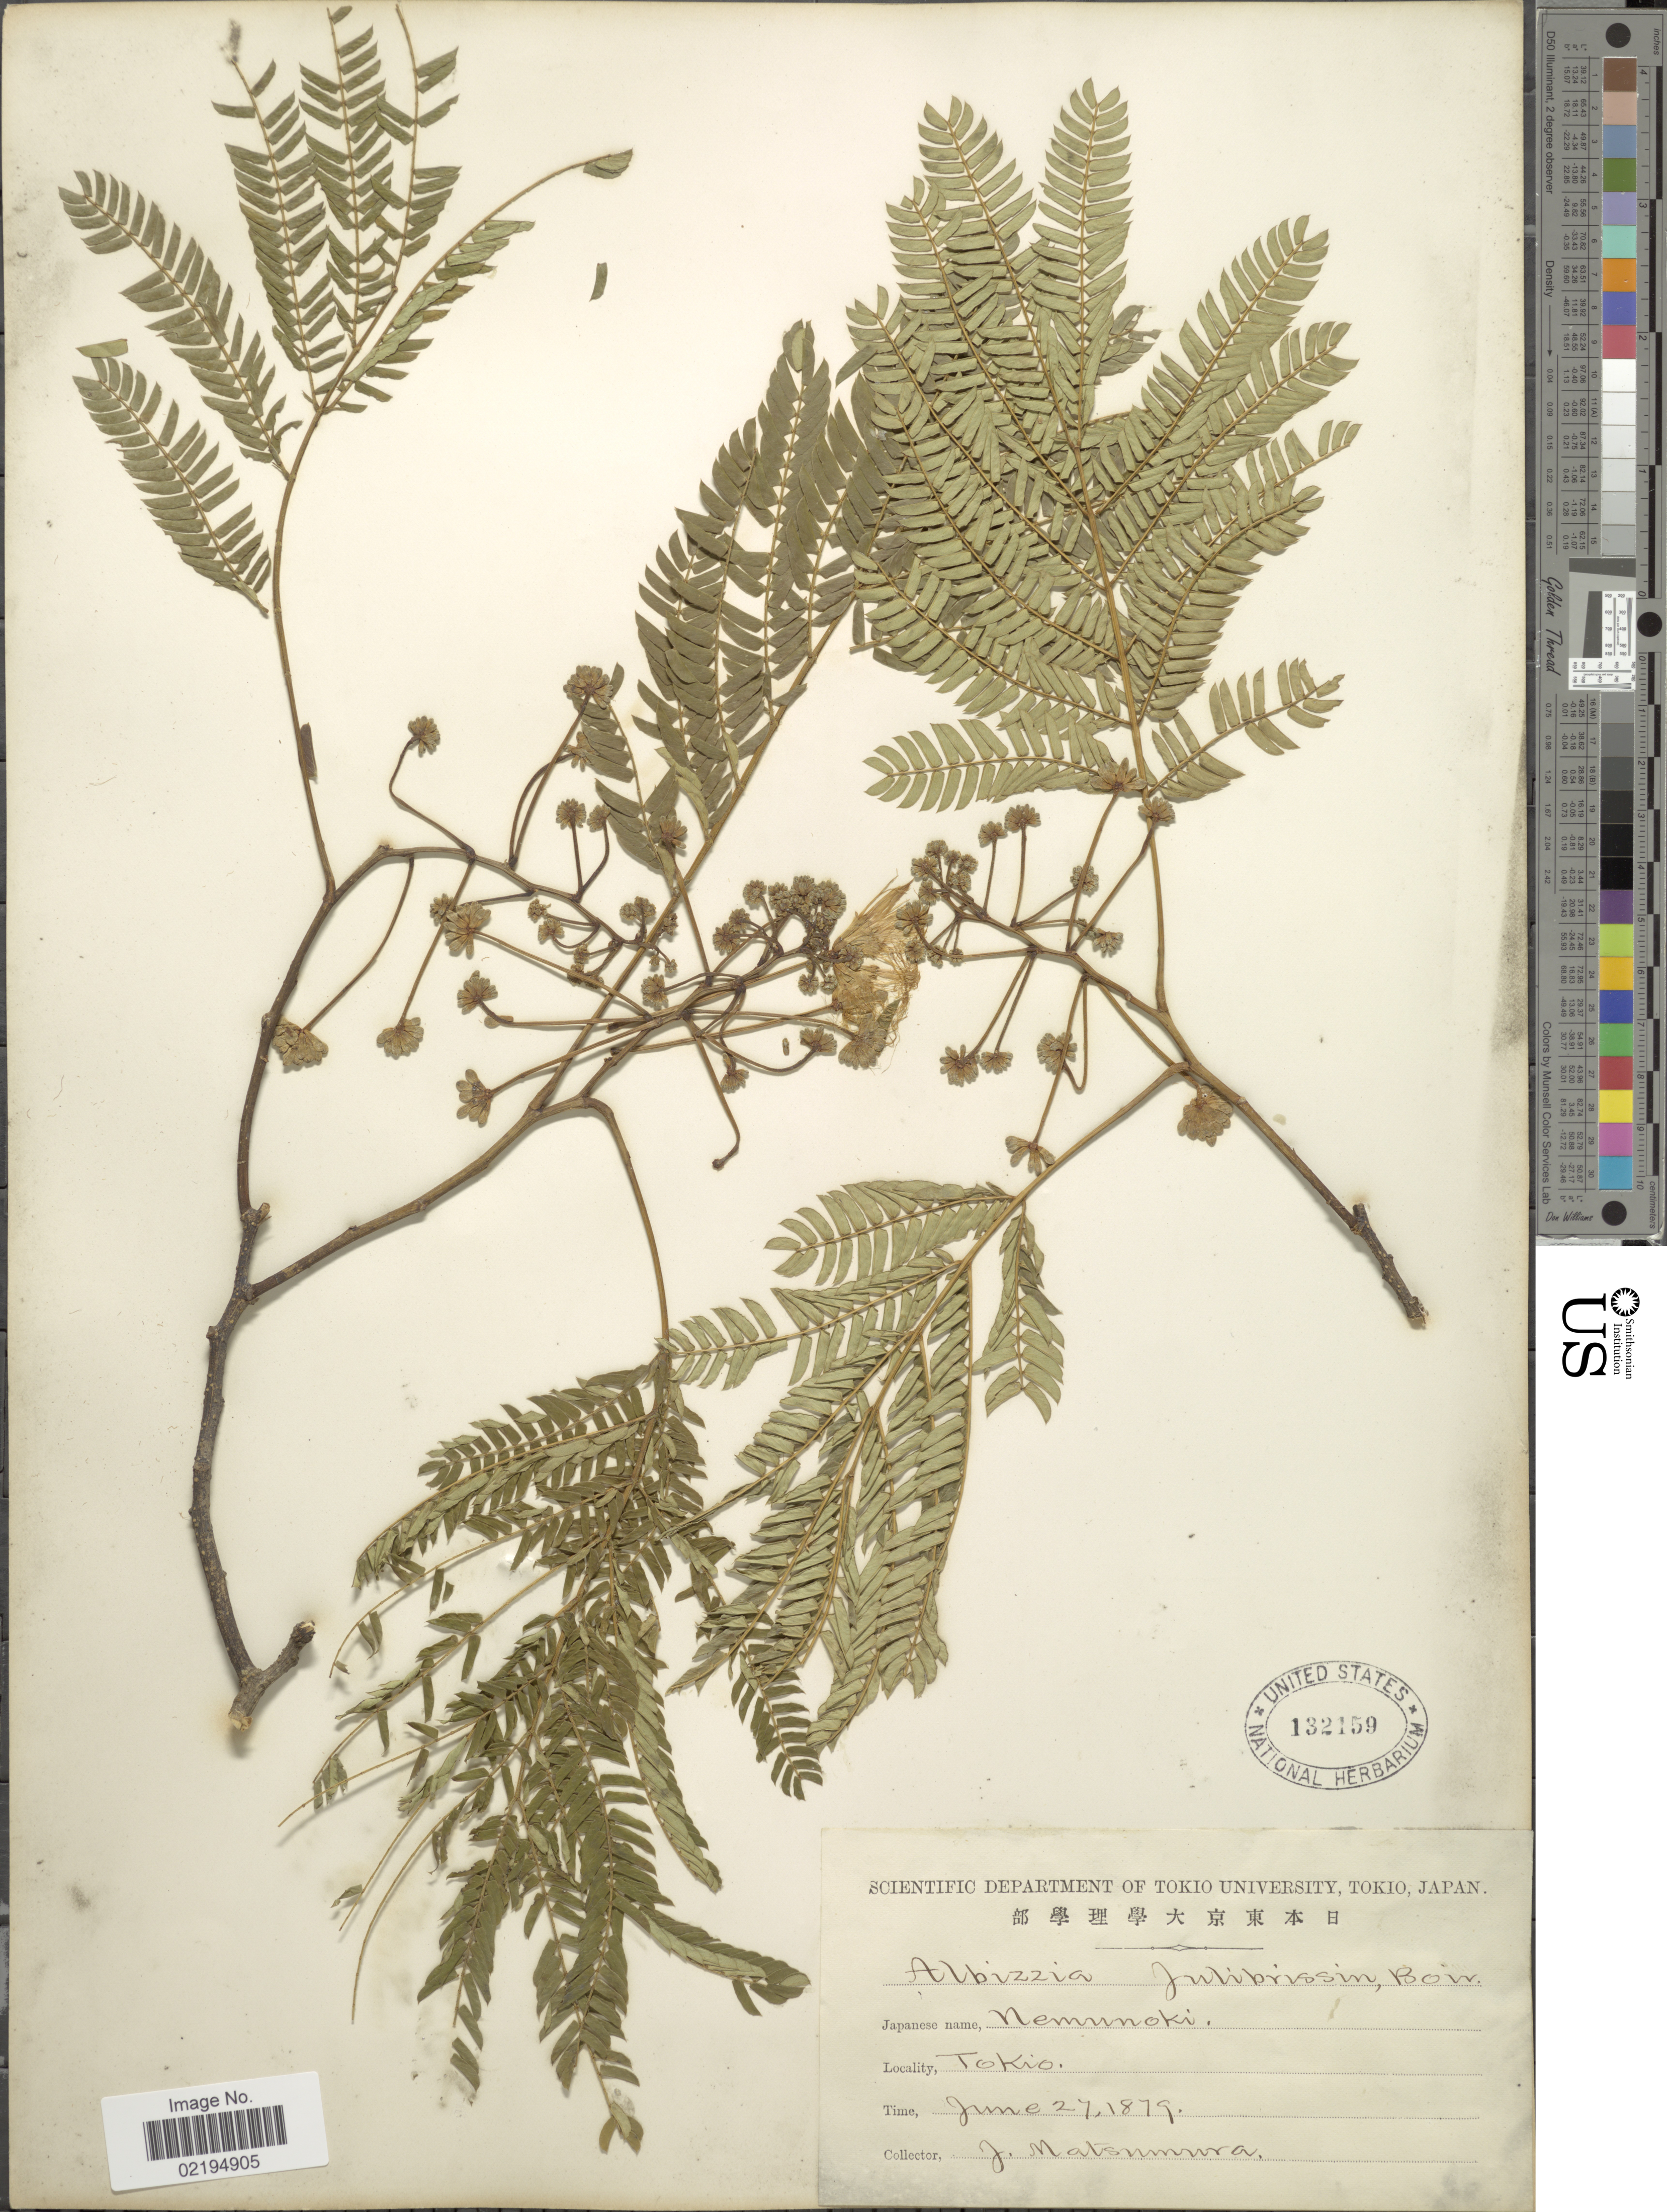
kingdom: Plantae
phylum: Tracheophyta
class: Magnoliopsida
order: Fabales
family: Fabaceae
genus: Albizia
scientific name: Albizia julibrissin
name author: Durazz.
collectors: J. Matsumura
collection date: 1879-06-27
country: Japan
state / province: Tokyo, Federal City of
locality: Tokio.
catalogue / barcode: US 132159